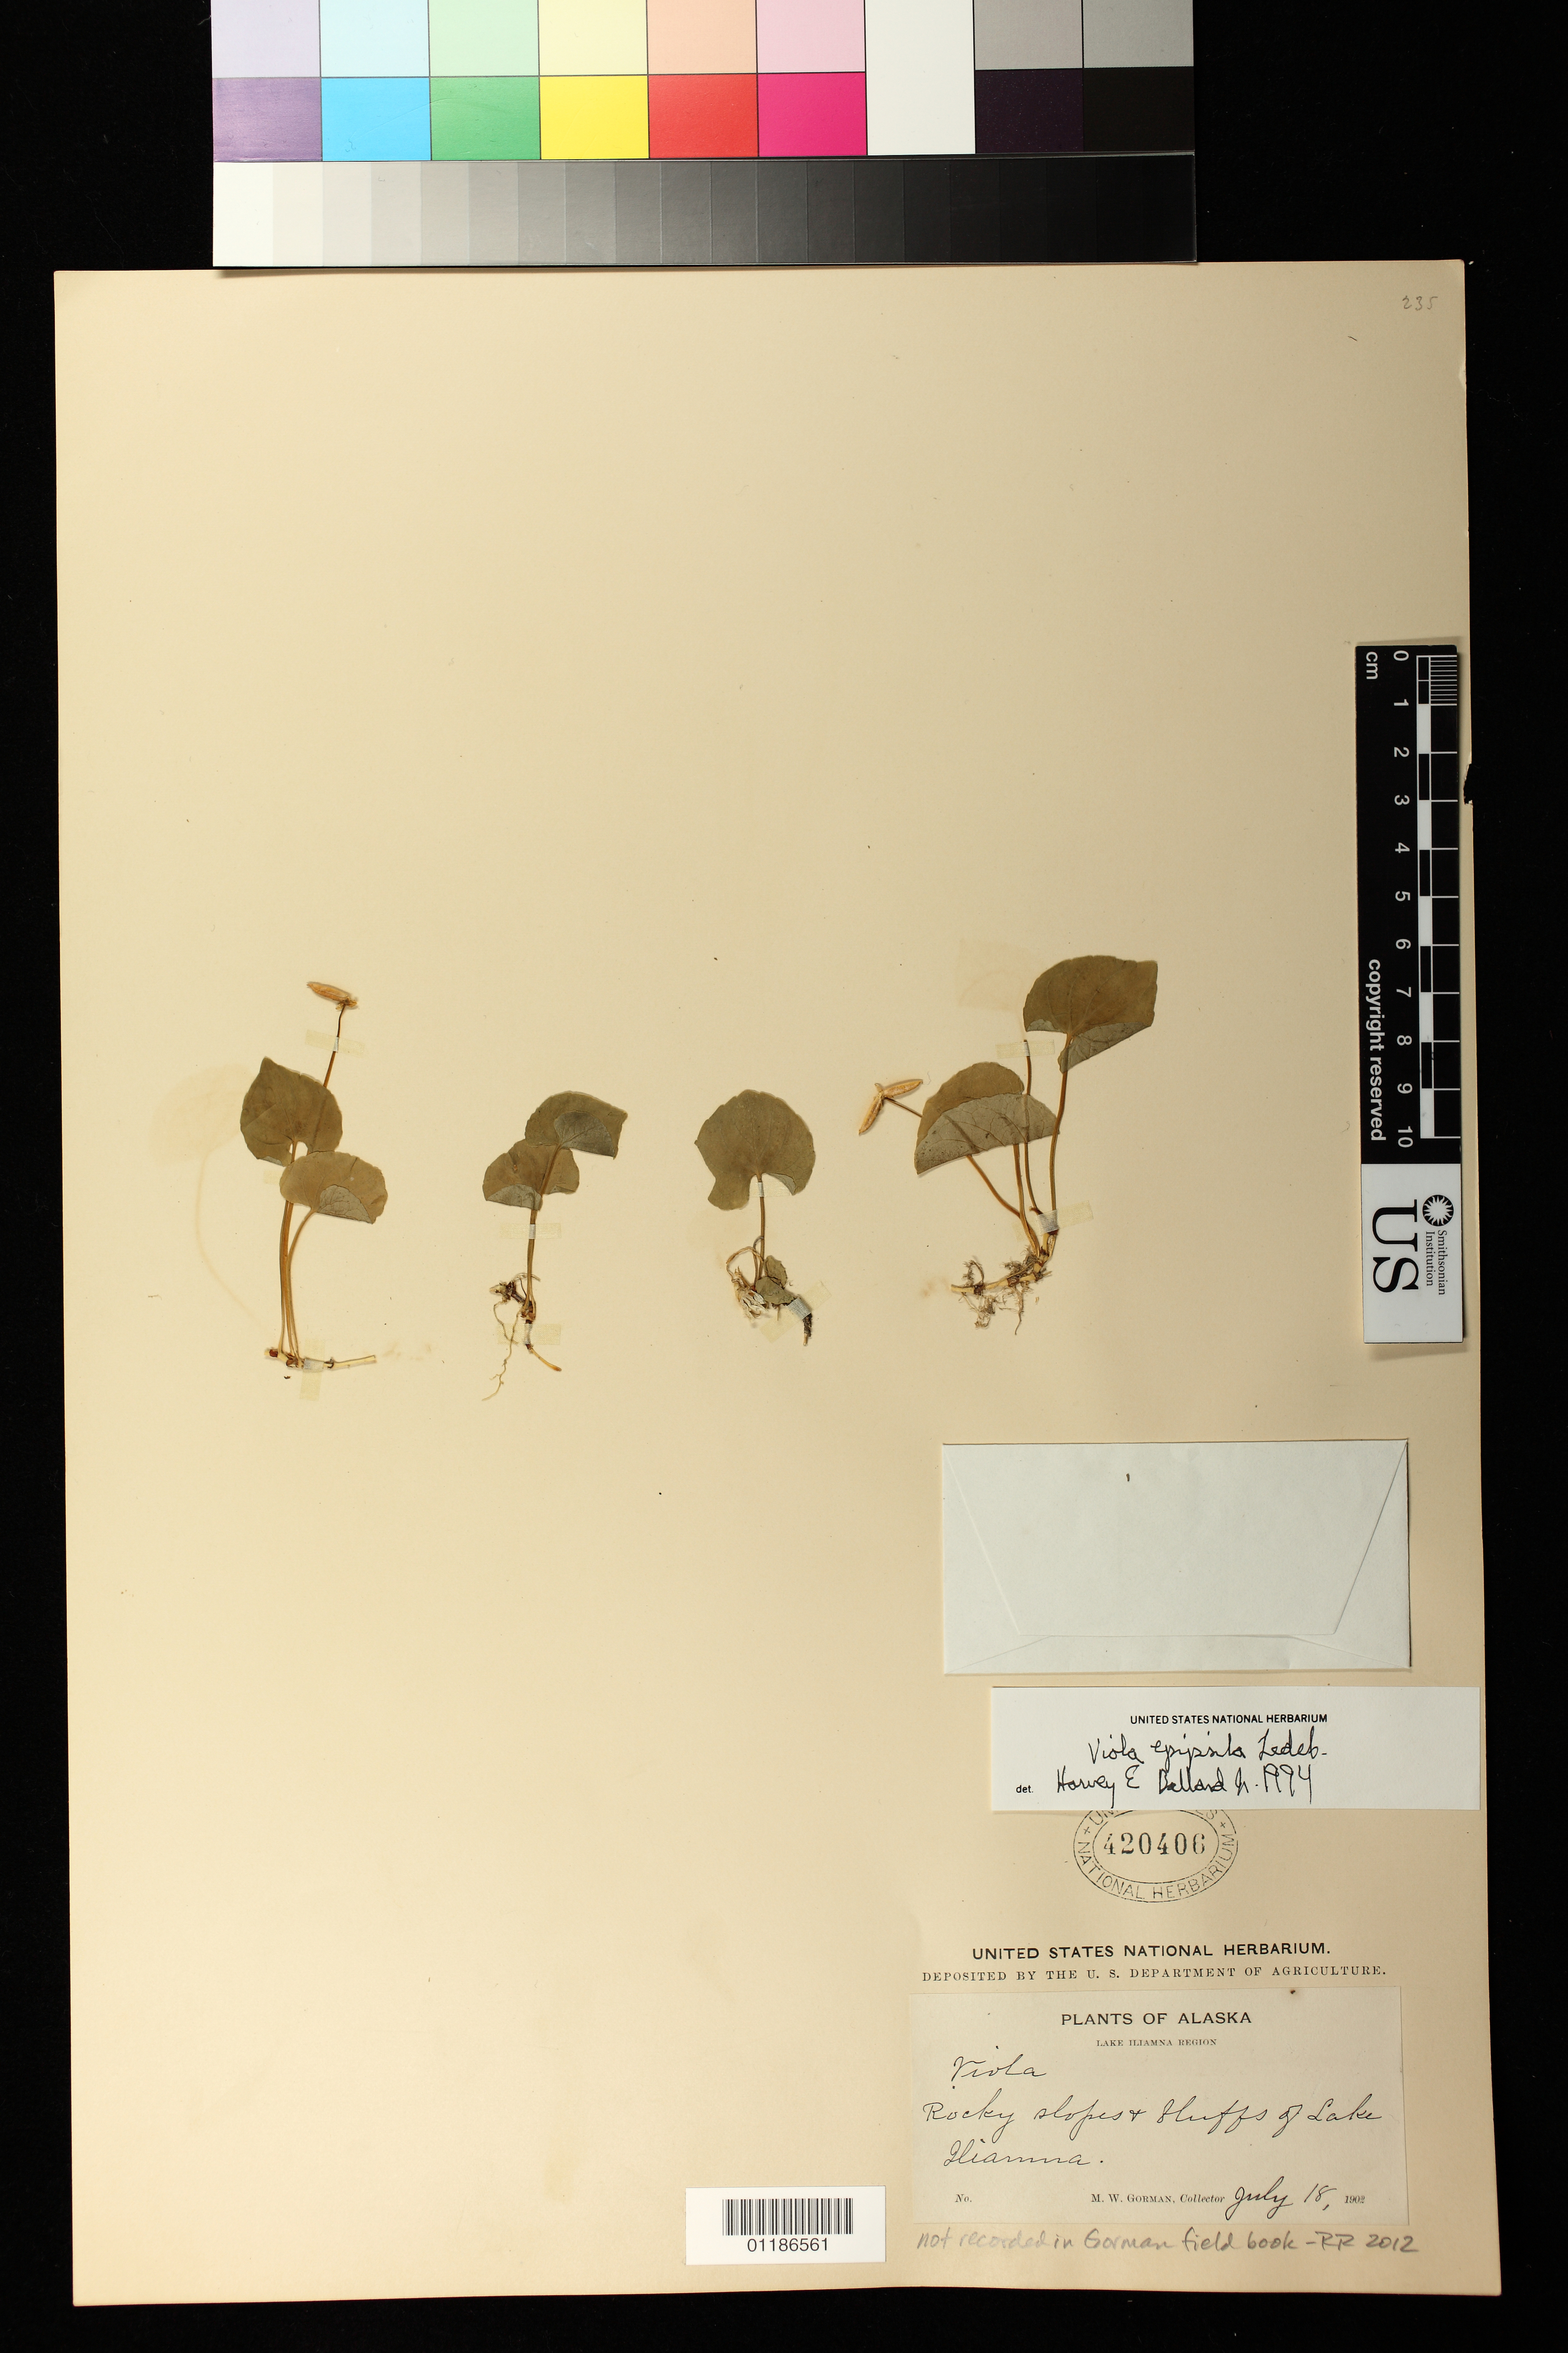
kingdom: Plantae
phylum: Tracheophyta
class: Magnoliopsida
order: Malpighiales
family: Violaceae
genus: Viola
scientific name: Viola epipsila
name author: Ledeb.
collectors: M. W. Gorman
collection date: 1902-07-18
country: United States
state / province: Alaska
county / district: Lake and Peninsula Borough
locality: Lake Iliamna Region. Rocky slopes and bluffs of Lake Iliamna.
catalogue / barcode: US 420406